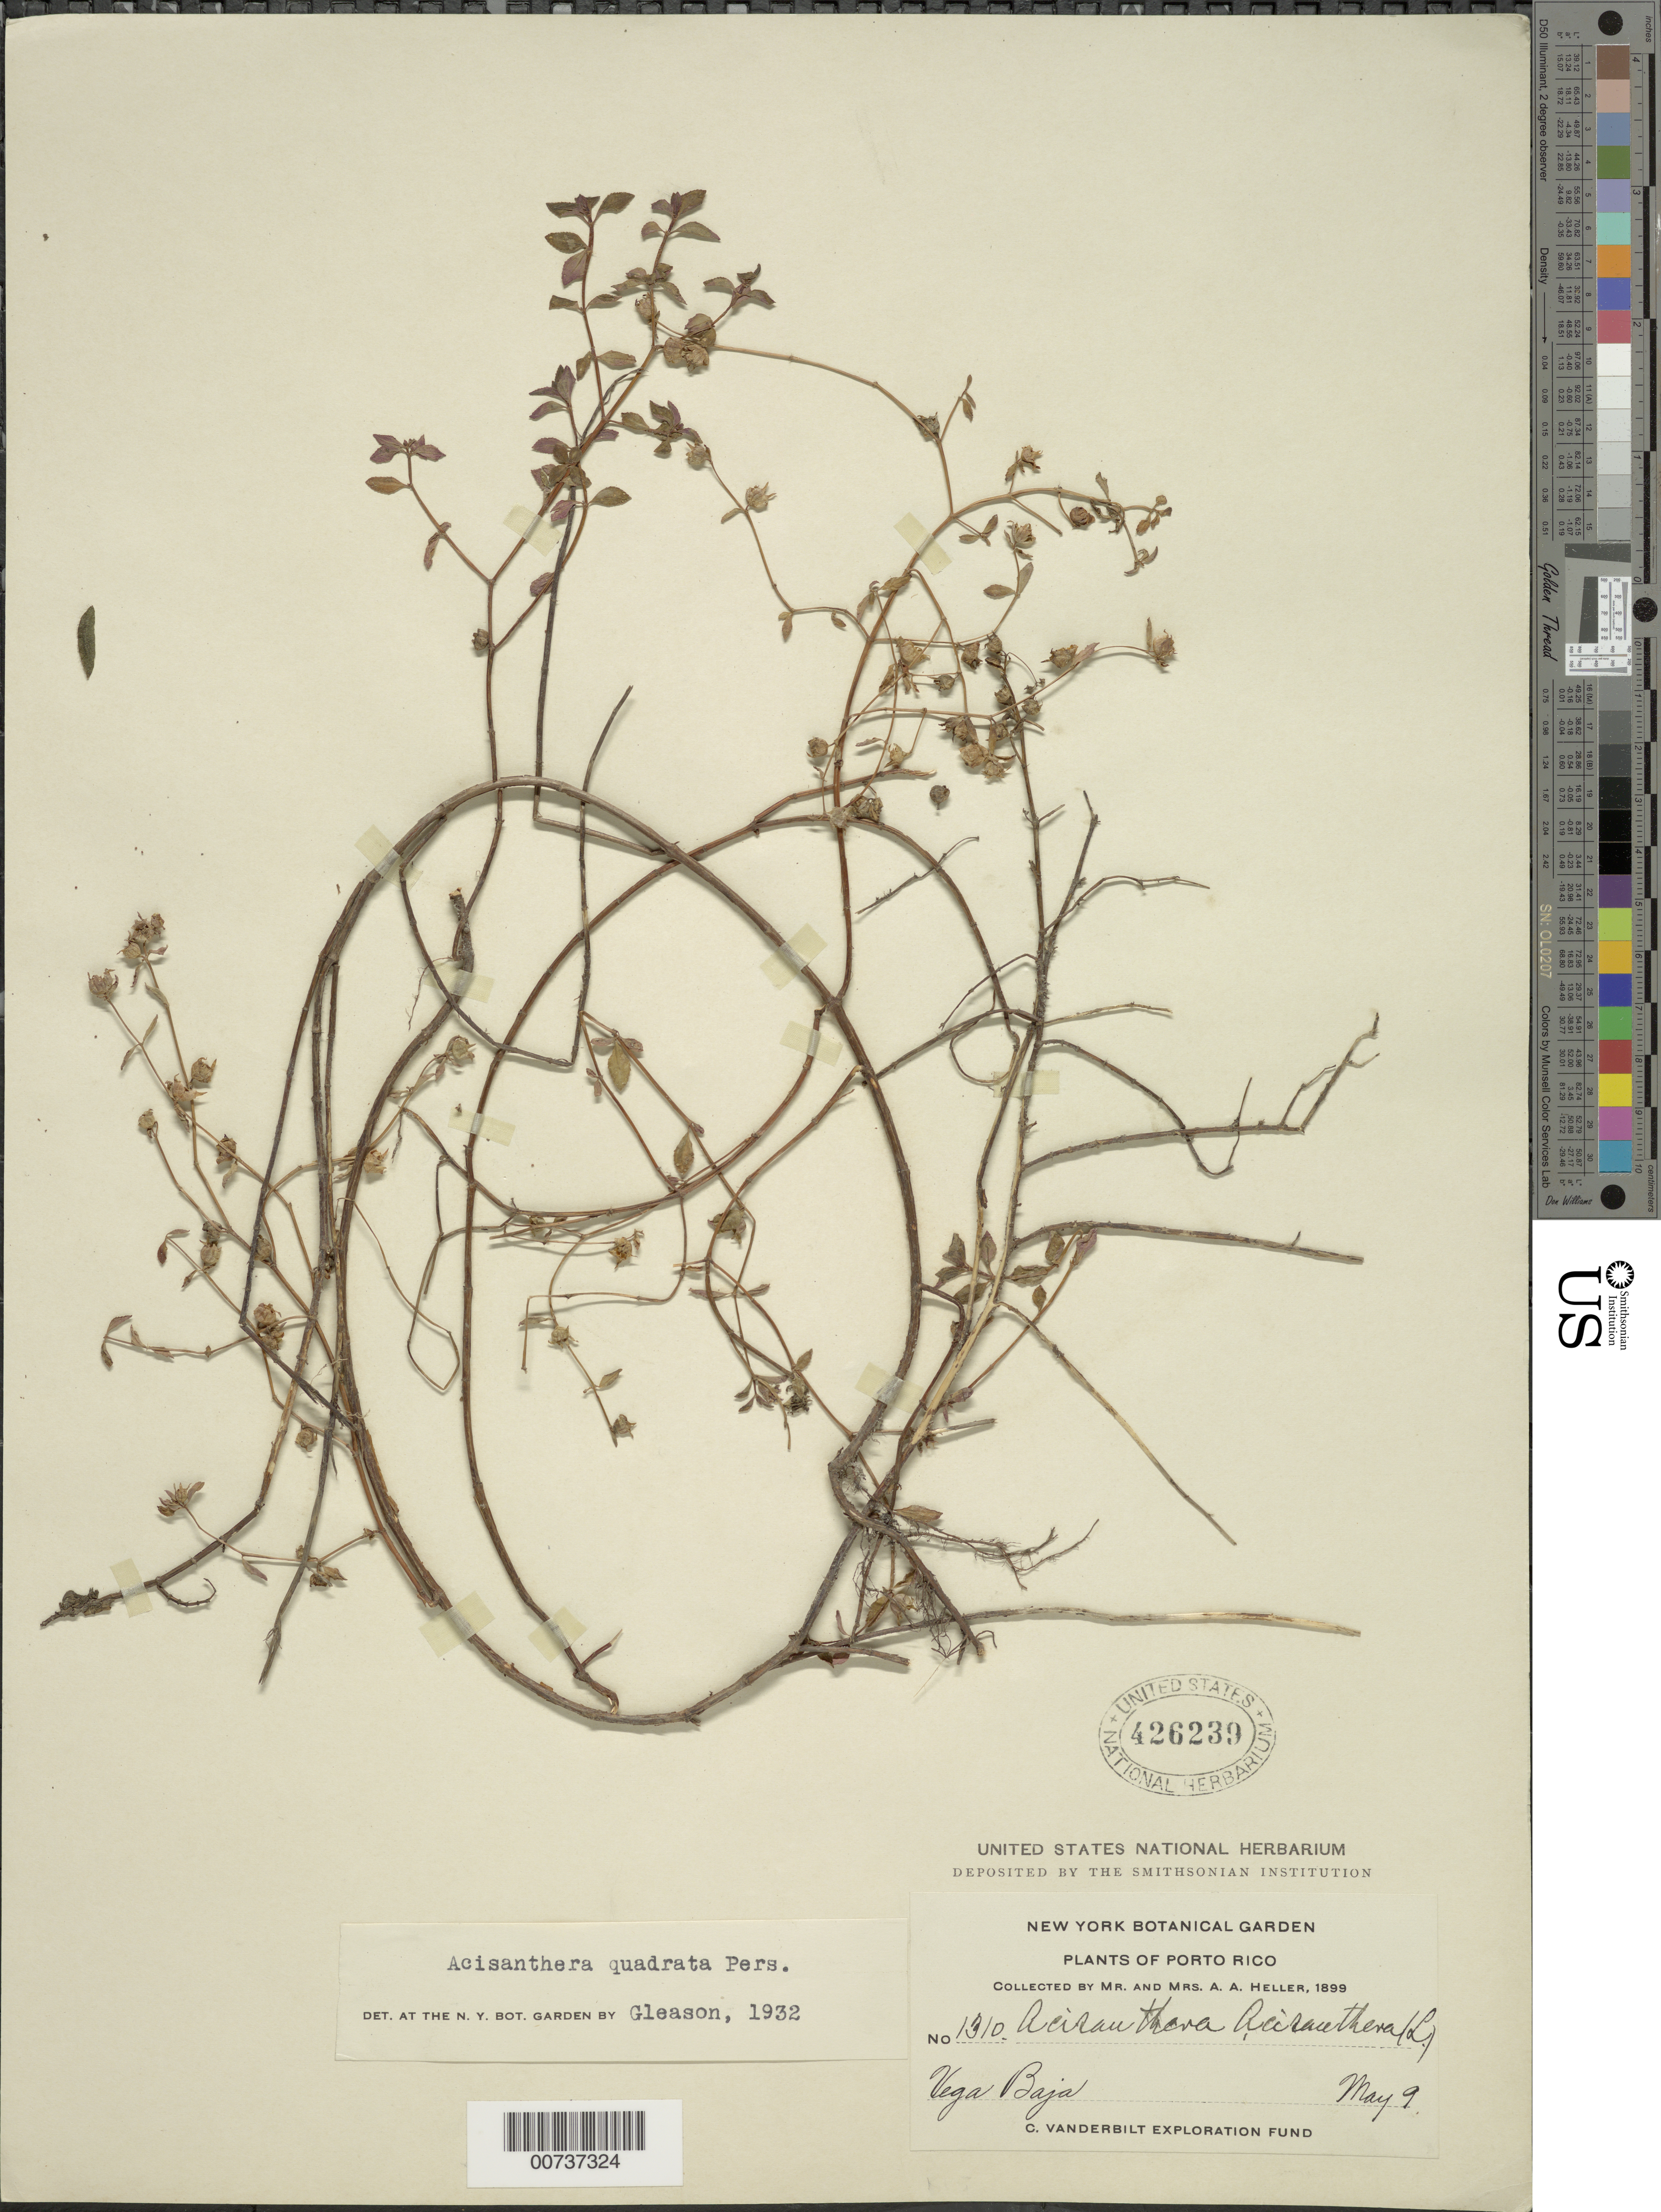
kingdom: Plantae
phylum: Tracheophyta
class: Magnoliopsida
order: Myrtales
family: Melastomataceae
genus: Acisanthera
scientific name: Acisanthera erecta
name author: Gleason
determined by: Nunes da Silva, Diego, (RB), Jardim Botanico do Rio de Janeiro - Herbario (BRAZIL)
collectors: A. A. Heller & E. G. Heller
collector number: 1310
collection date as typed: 09 May 1899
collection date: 1899-05-09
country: Puerto Rico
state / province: Vega Baja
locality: Vega Baja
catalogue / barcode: US 426239